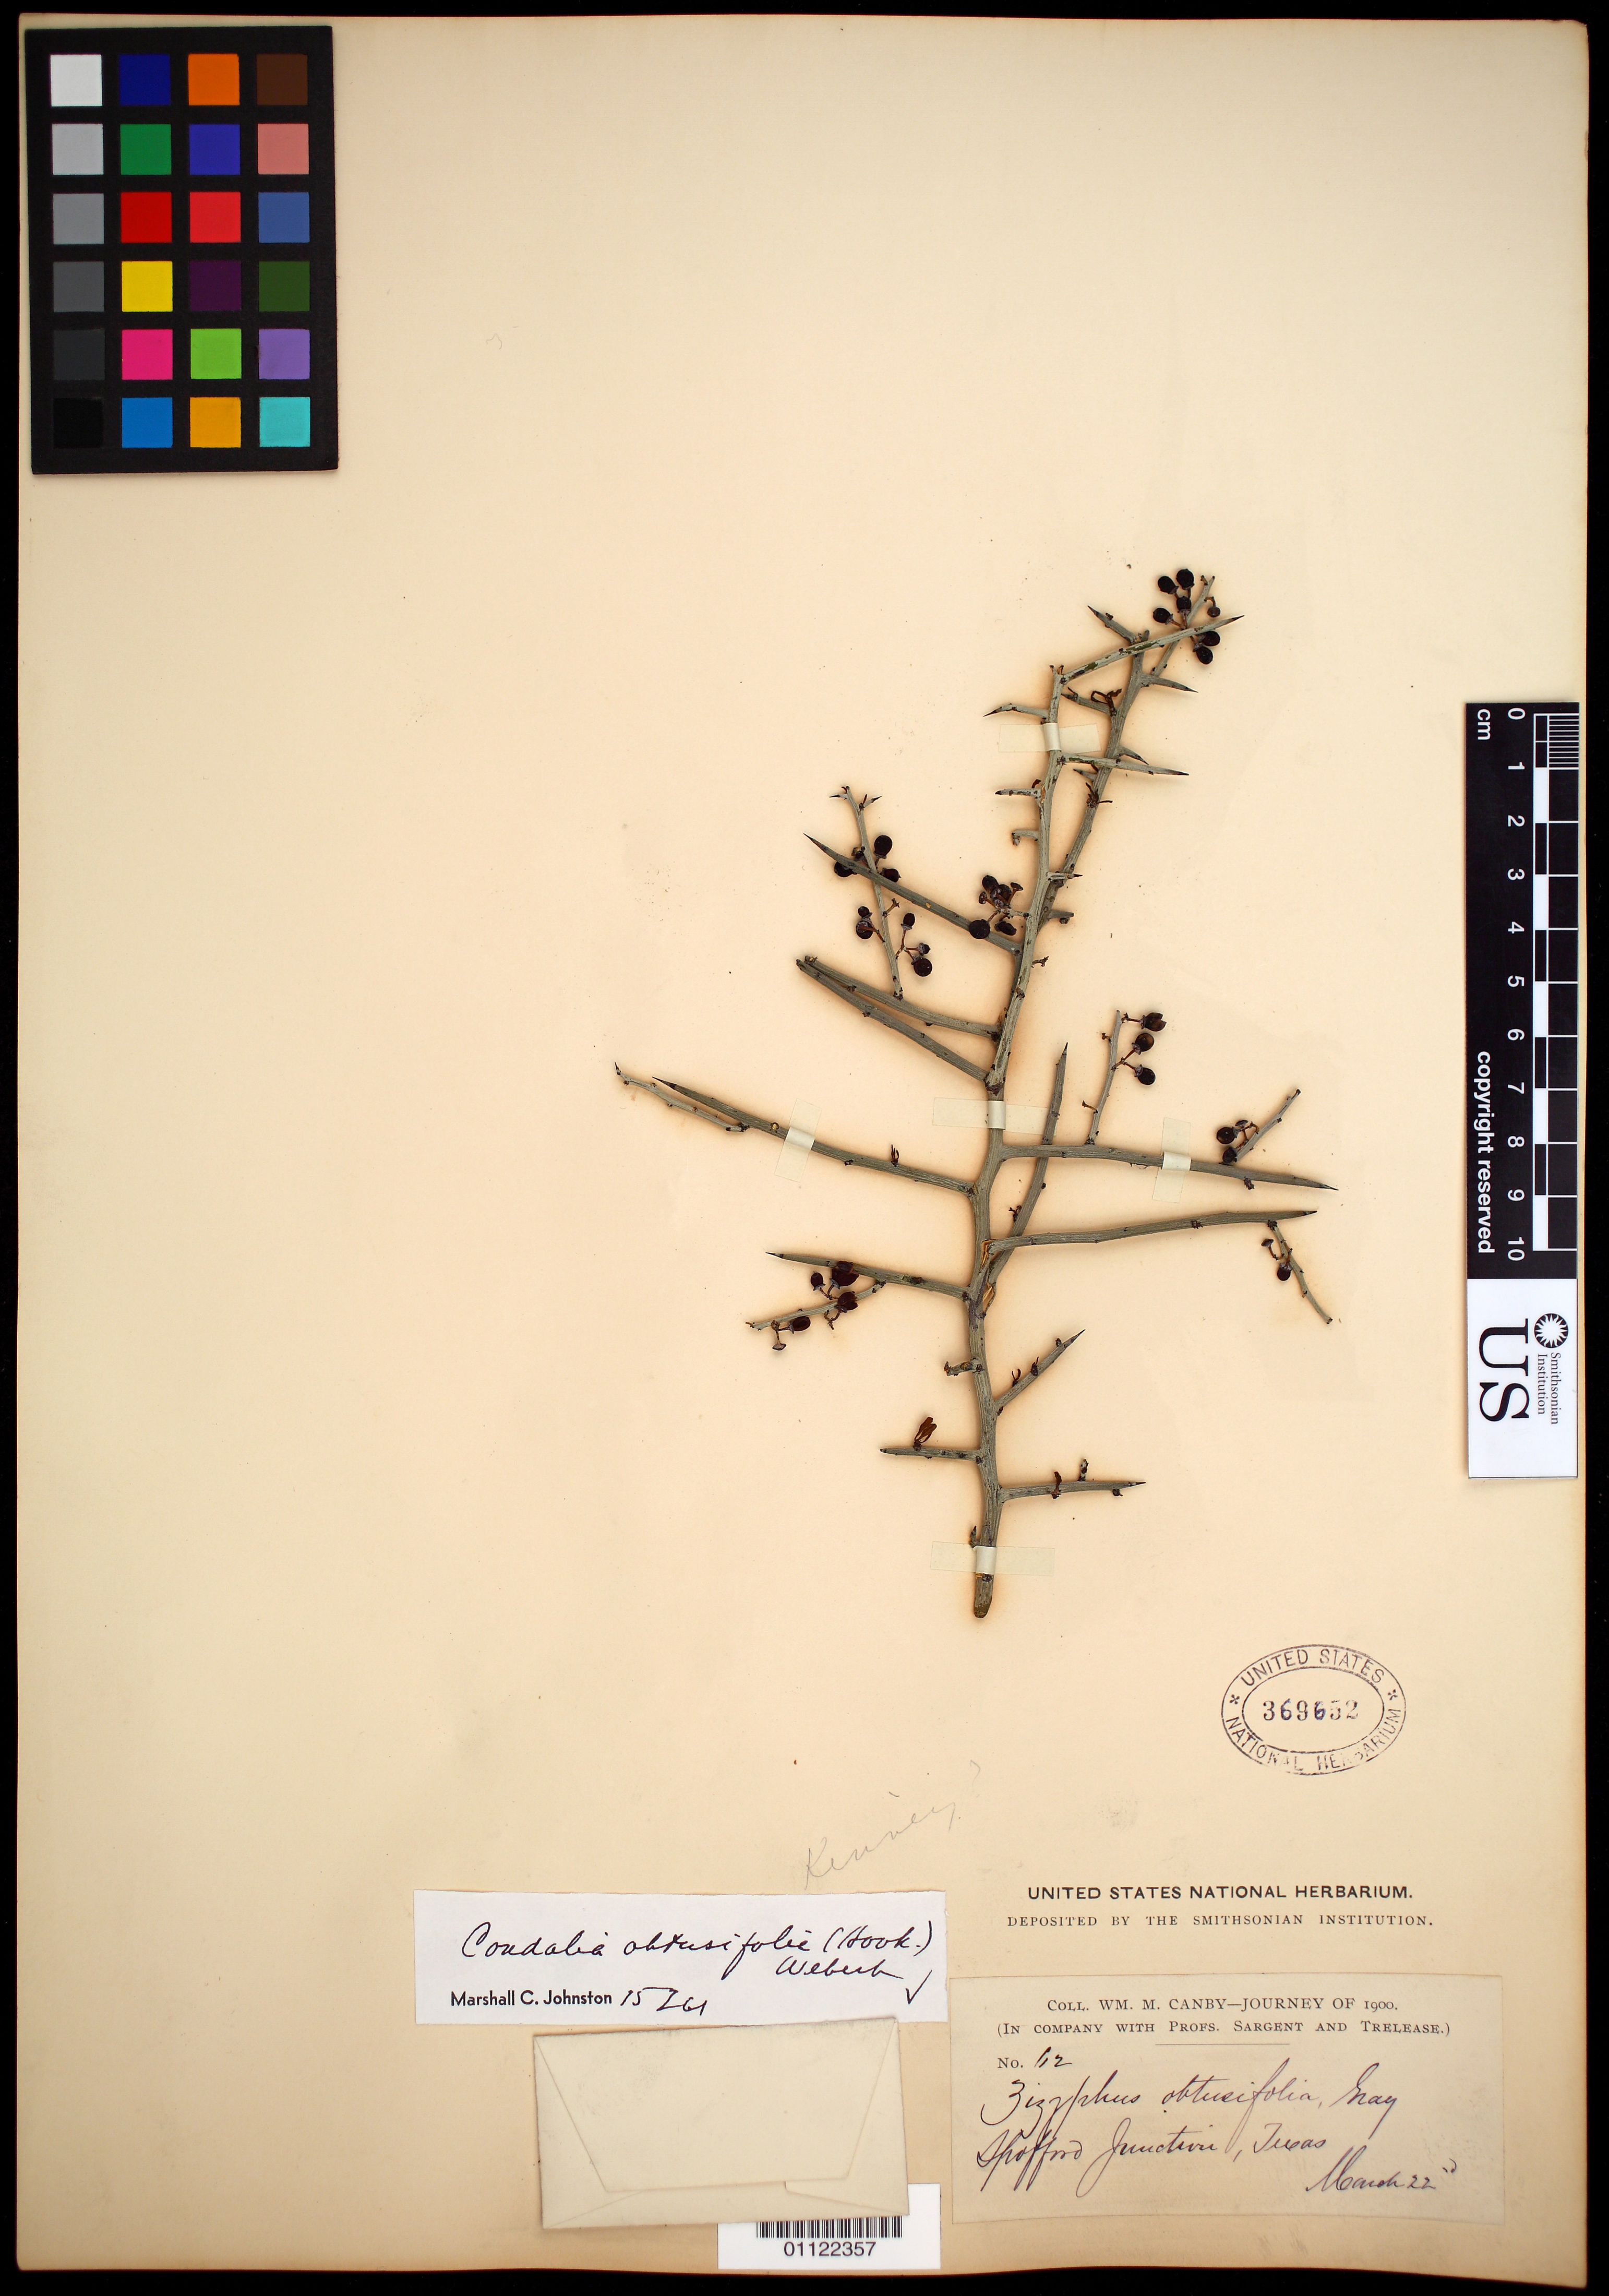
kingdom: Plantae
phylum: Tracheophyta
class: Magnoliopsida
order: Rosales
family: Rhamnaceae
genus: Sarcomphalus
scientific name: Sarcomphalus obtusifolius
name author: (Hook. ex Torr. & A. Gray) Hauenschild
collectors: C. Wright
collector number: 87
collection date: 1849-05/1849-10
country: United States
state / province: New Mexico / Texas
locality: From Western Texas to El Paso, New Mexico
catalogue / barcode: US 16540